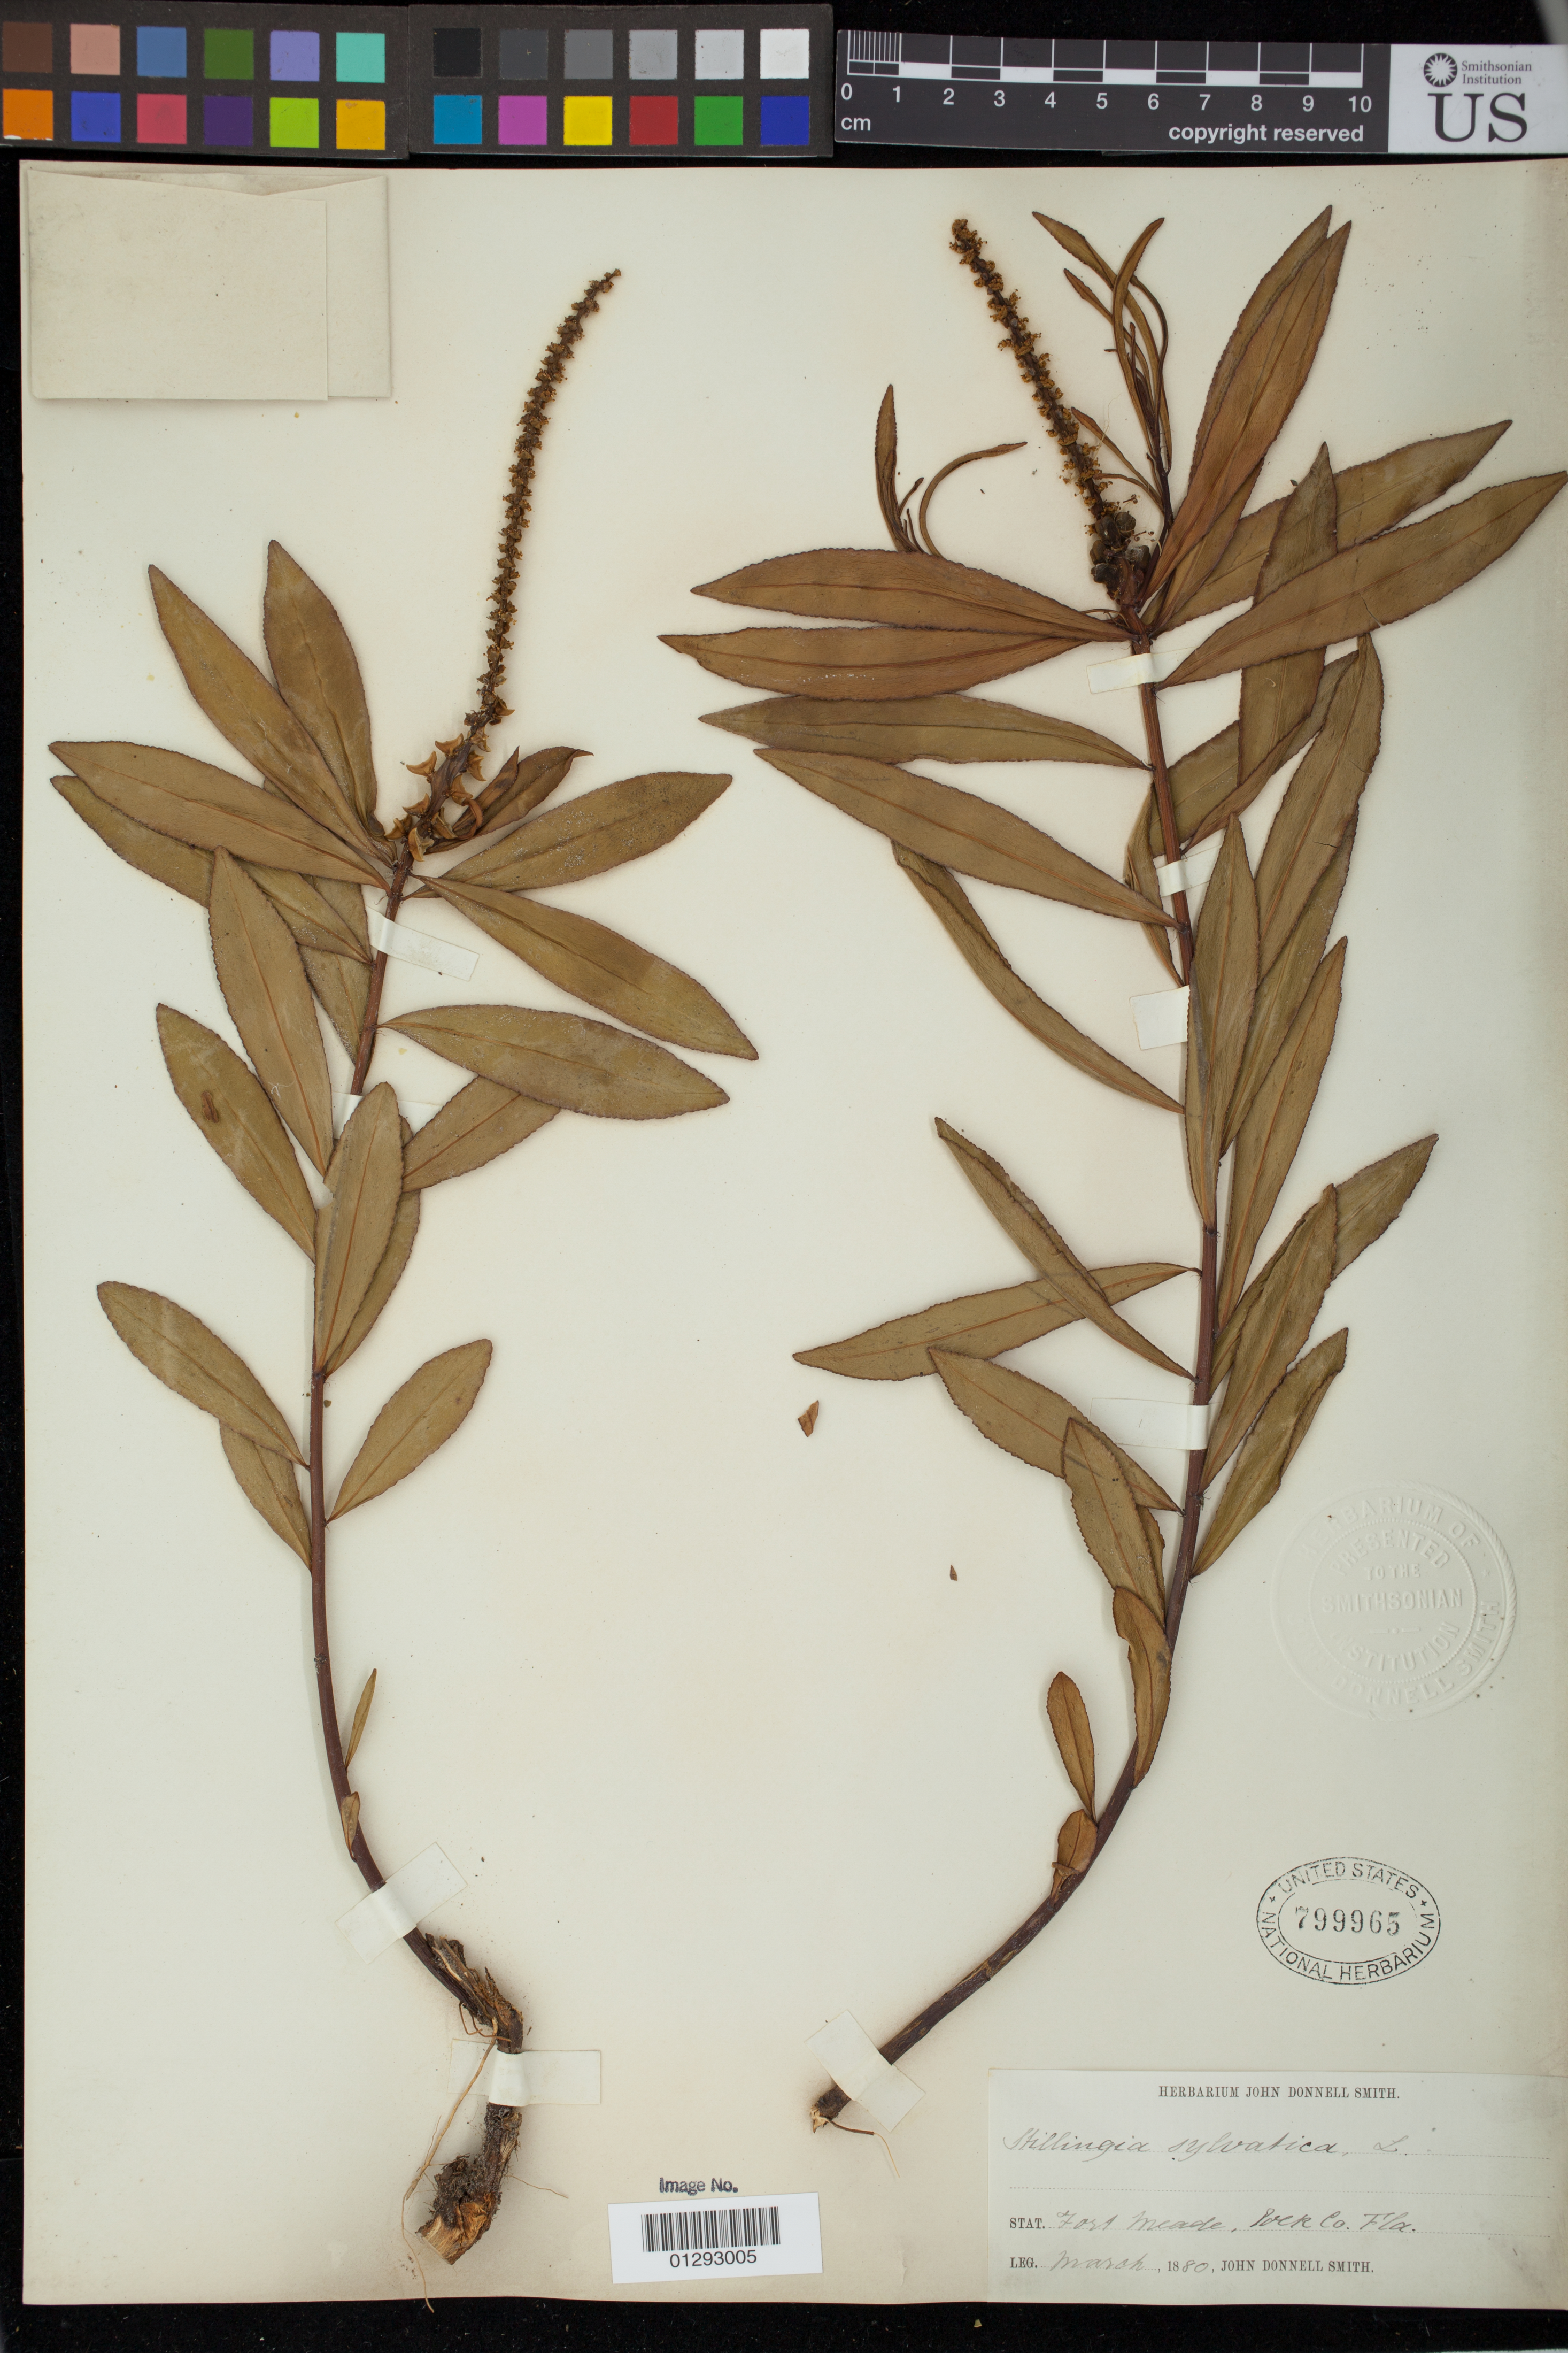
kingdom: Plantae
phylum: Tracheophyta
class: Magnoliopsida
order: Malpighiales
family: Euphorbiaceae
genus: Stillingia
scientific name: Stillingia sylvatica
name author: L.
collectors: J. Donnell Smith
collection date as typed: Mar 1880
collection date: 1880-03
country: United States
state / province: Florida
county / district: Polk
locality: Fort meade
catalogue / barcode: US 799965